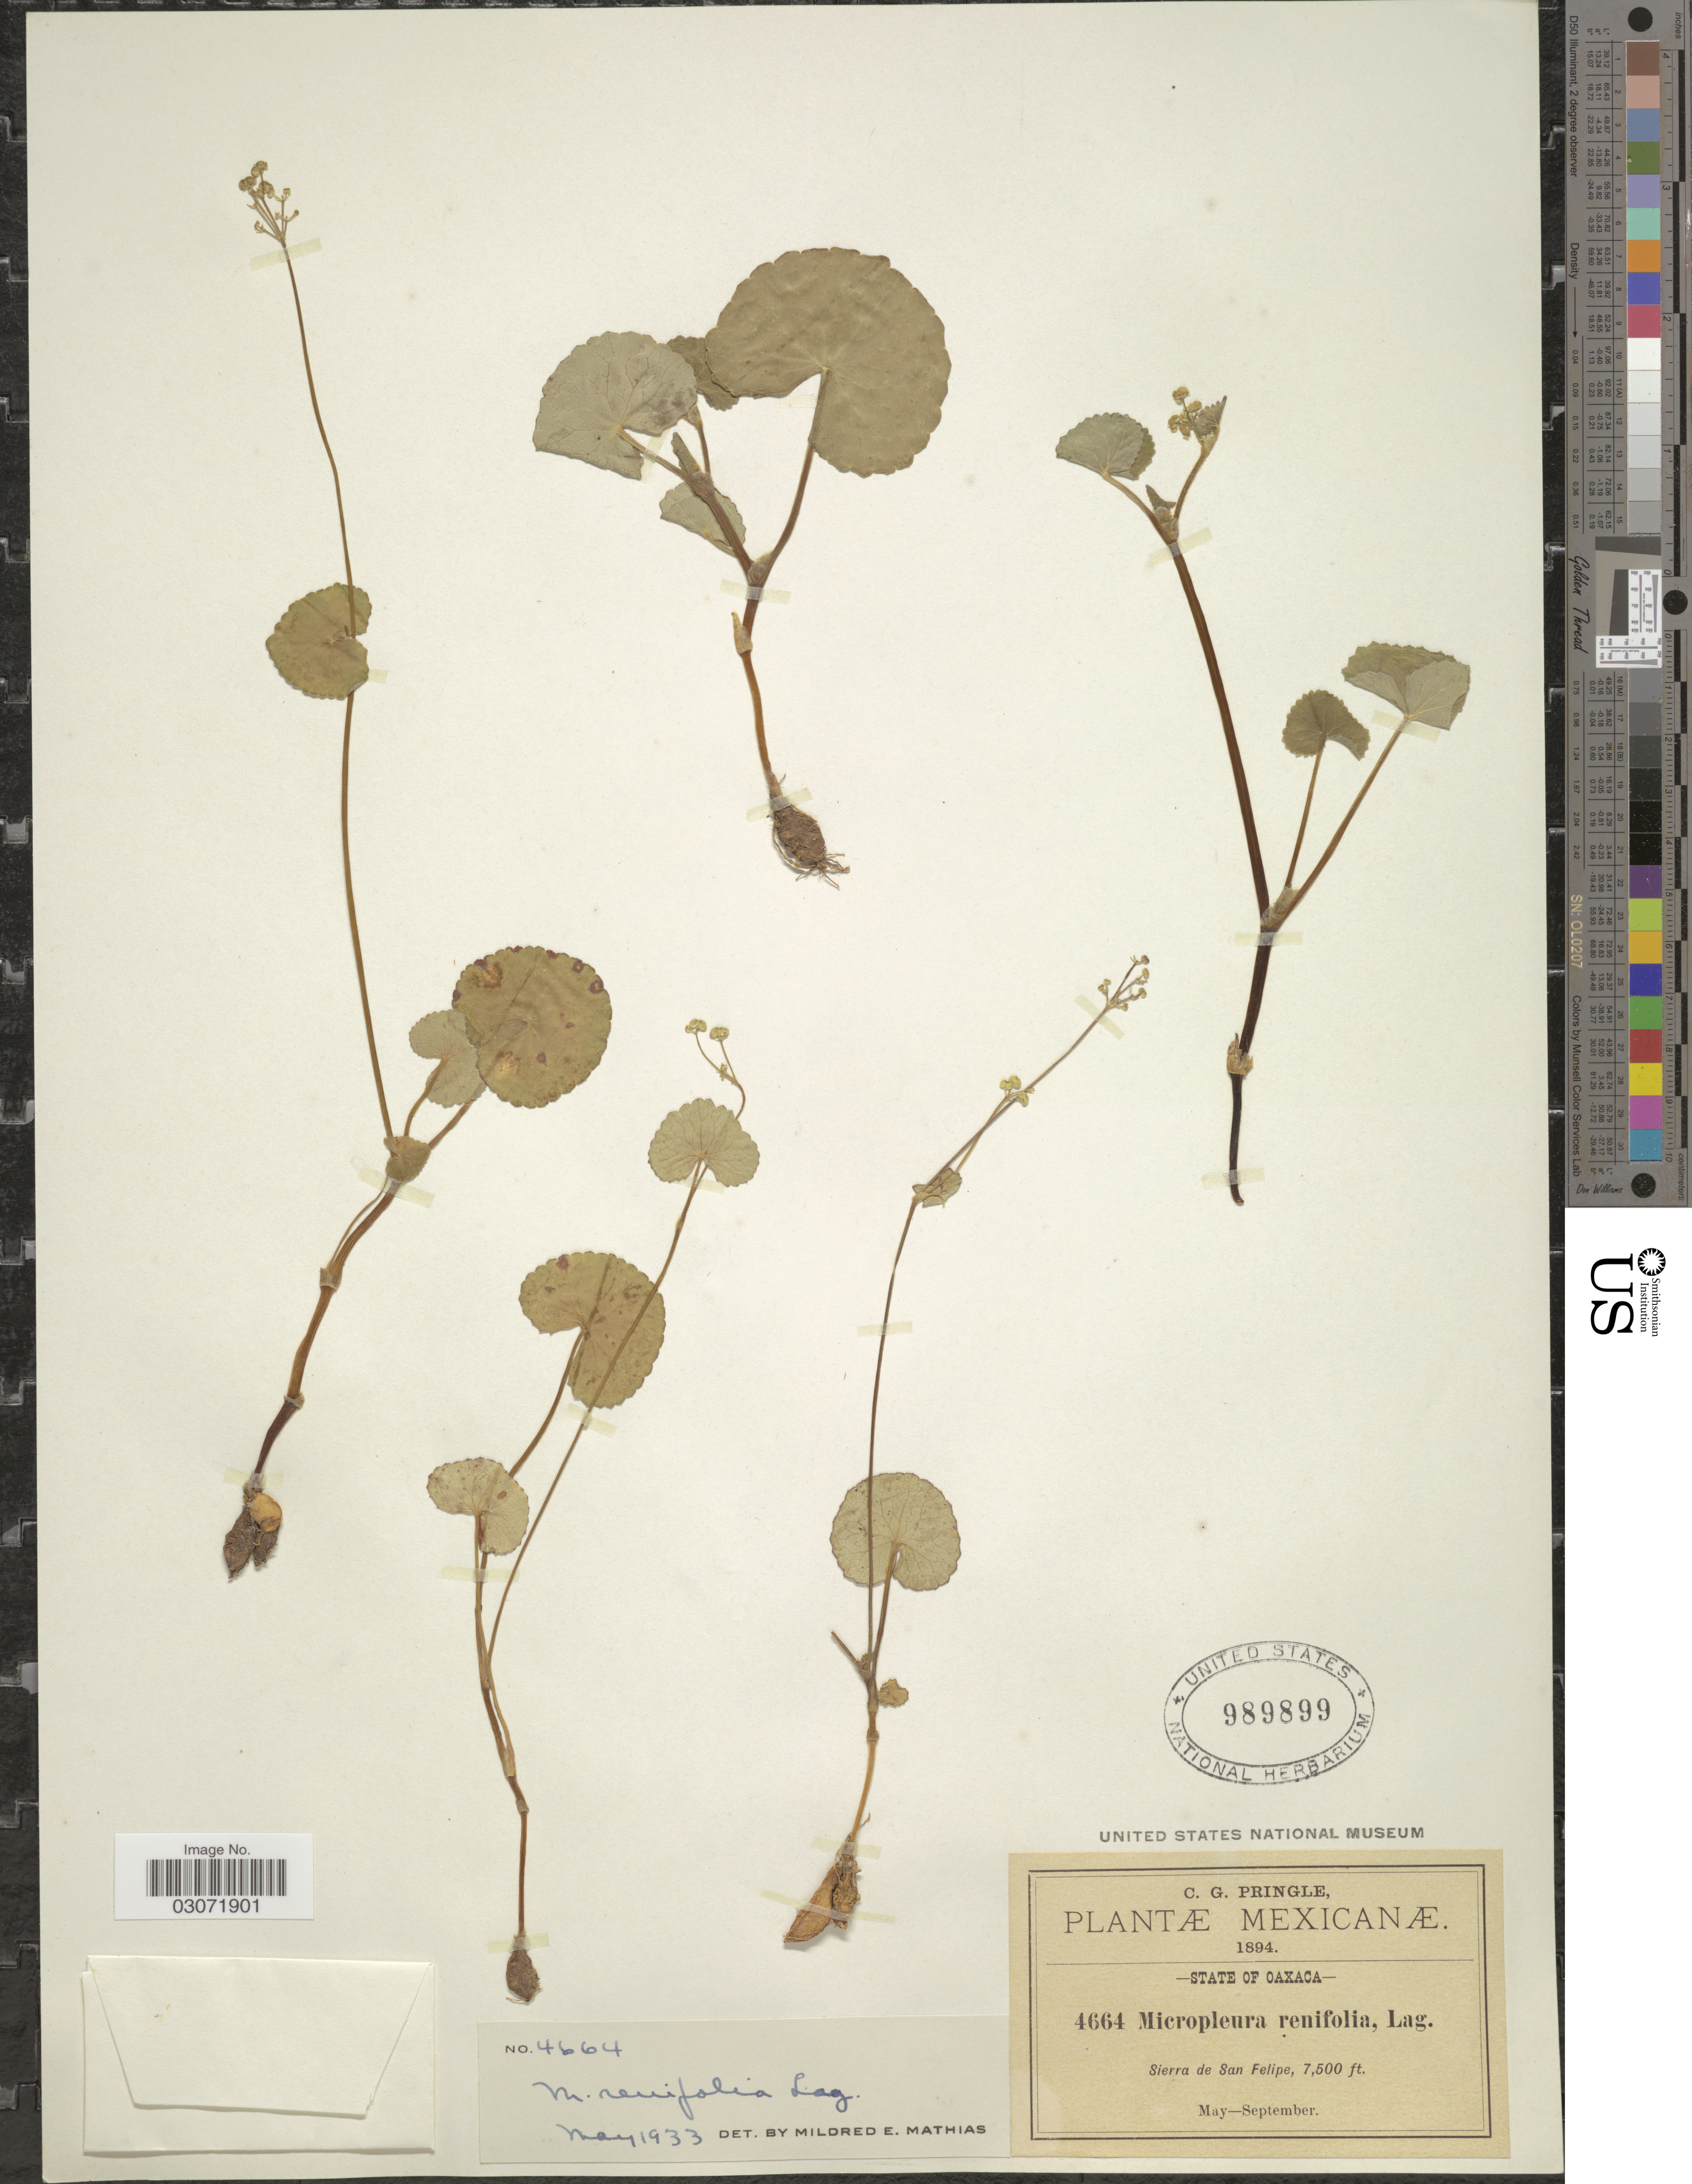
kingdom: Plantae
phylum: Tracheophyta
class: Magnoliopsida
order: Apiales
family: Apiaceae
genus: Micropleura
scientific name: Micropleura renifolia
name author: Lag.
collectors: C. G. Pringle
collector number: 4664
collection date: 1894-05/1894-09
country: Mexico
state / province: Oaxaca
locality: Sierra de San Felipe.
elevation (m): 2286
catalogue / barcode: US 989899